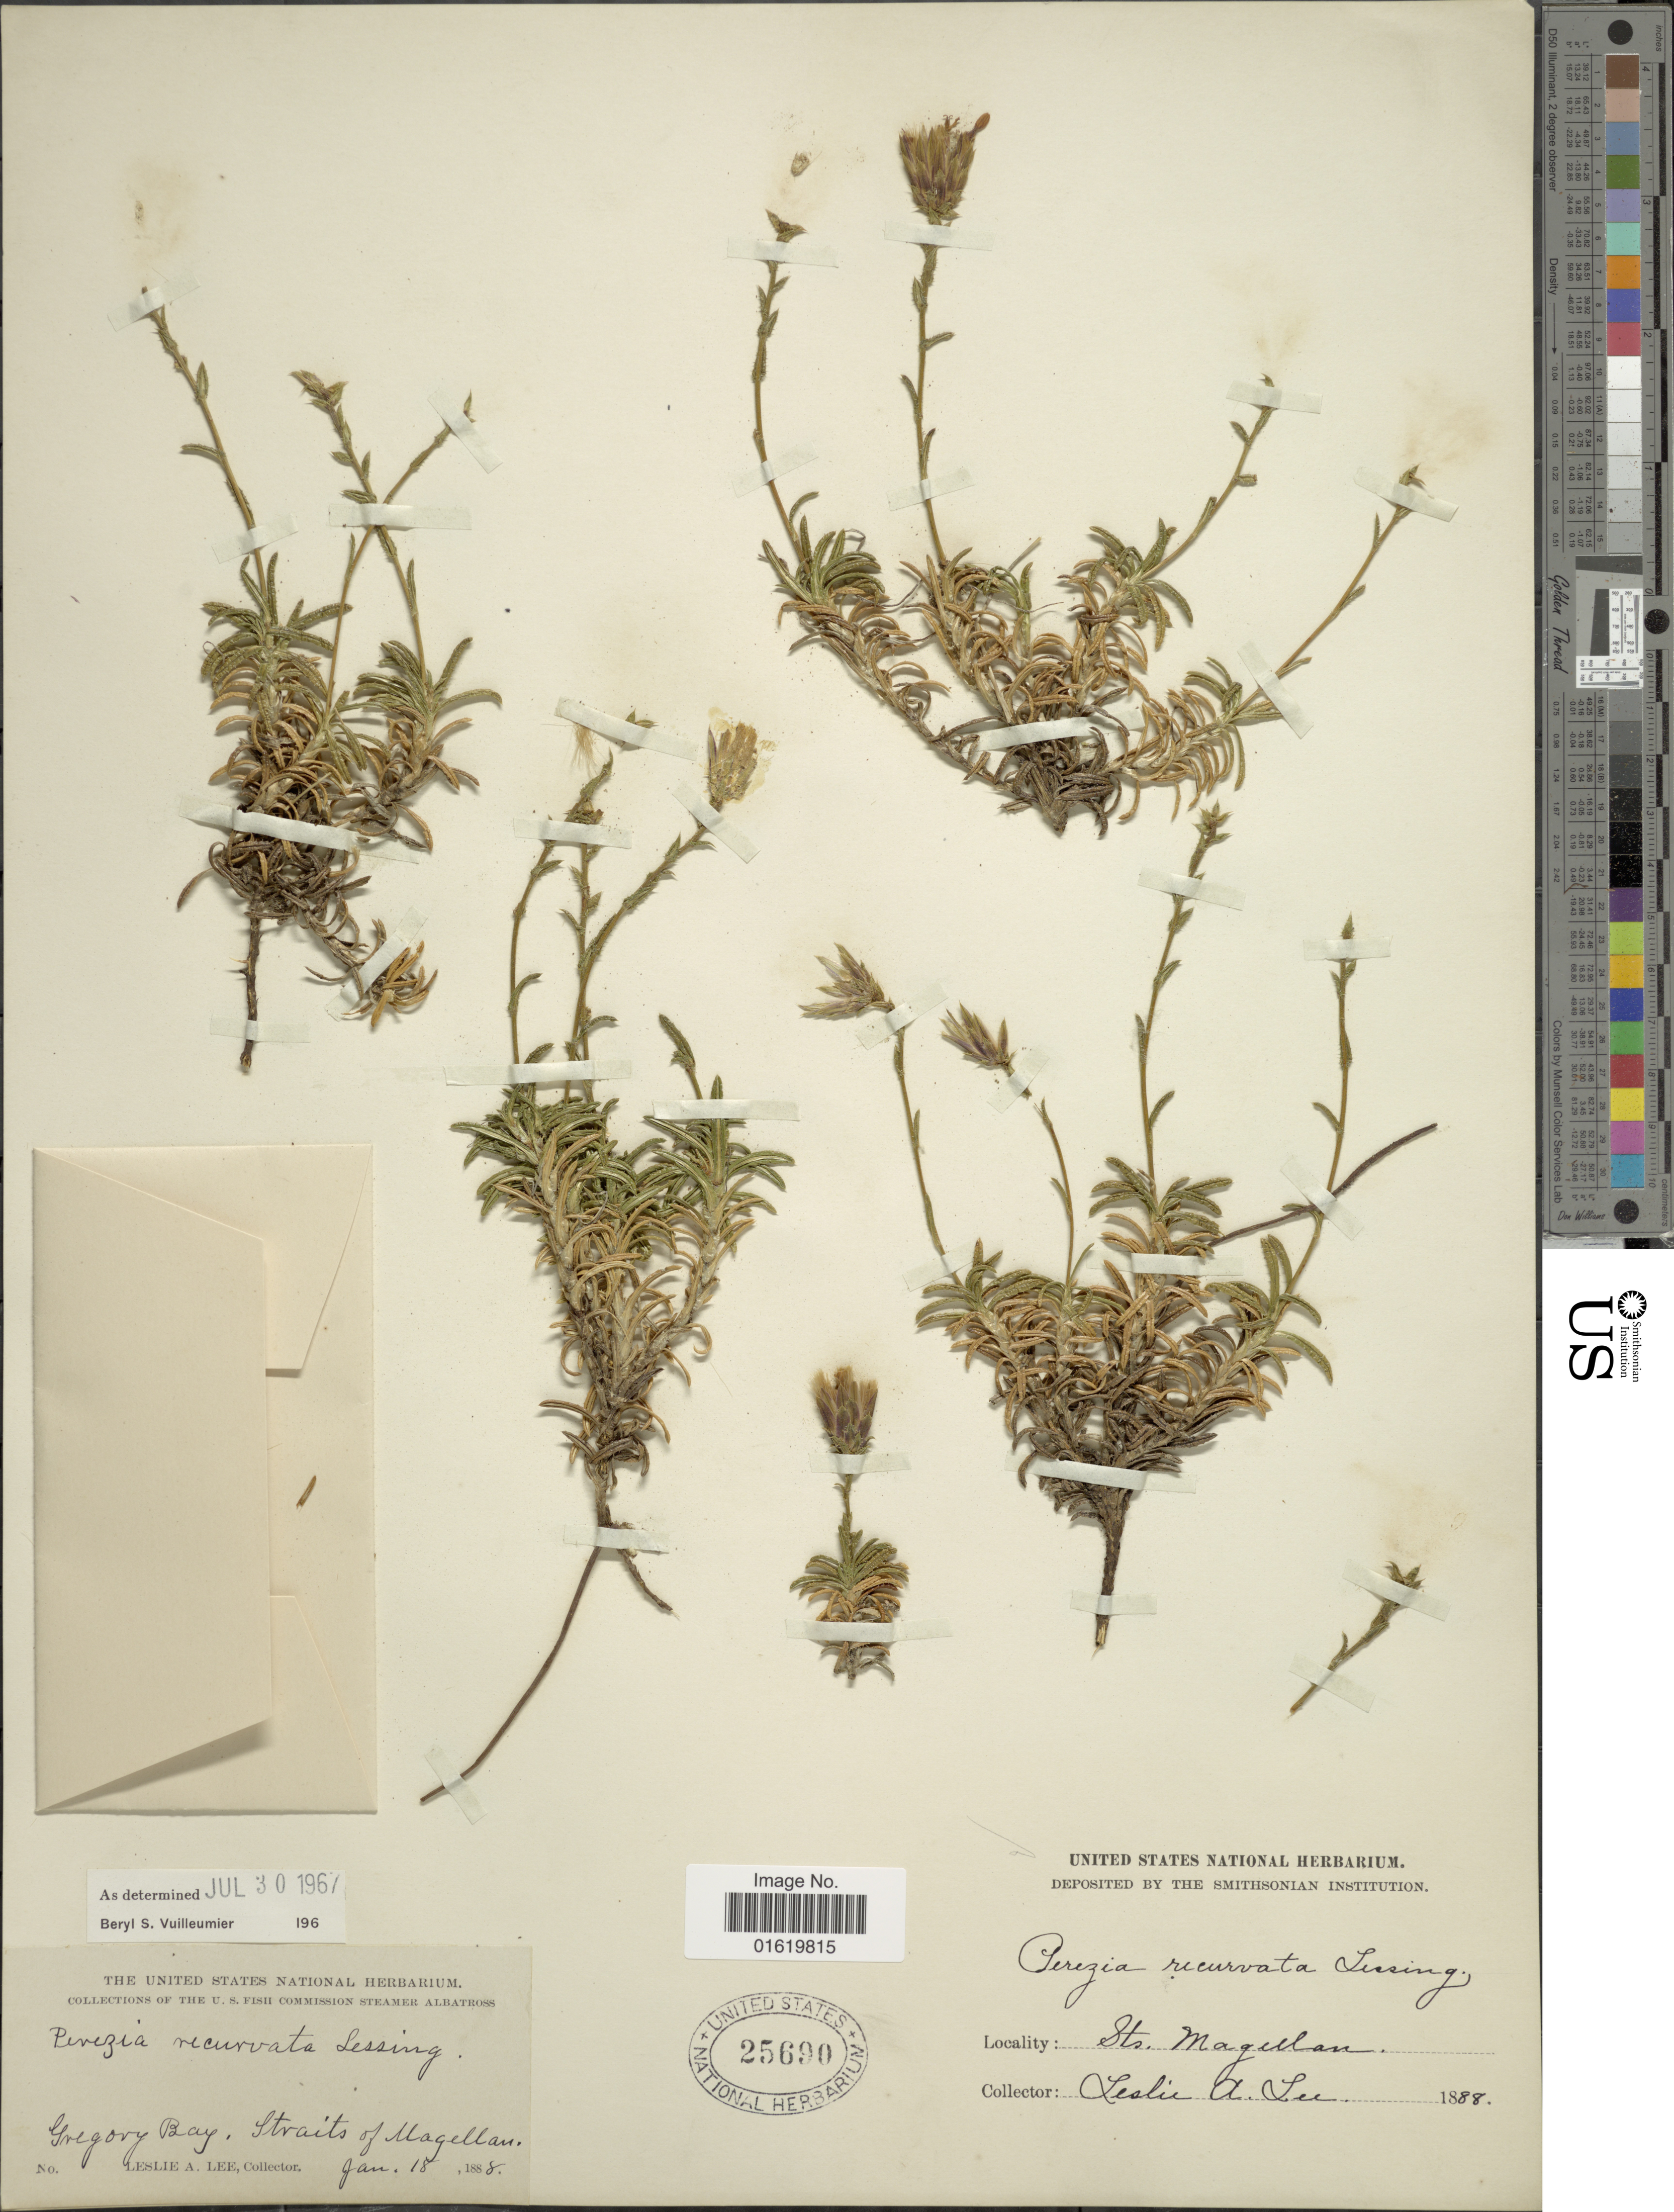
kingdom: Plantae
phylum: Tracheophyta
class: Magnoliopsida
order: Asterales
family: Asteraceae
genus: Perezia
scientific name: Perezia recurvata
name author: Less.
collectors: L. Lee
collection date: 1888-01-18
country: Chile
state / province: Magallanes y de la Antártica Chilena (XII)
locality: Gregory Bay, Straits of Magellan.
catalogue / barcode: US 25690